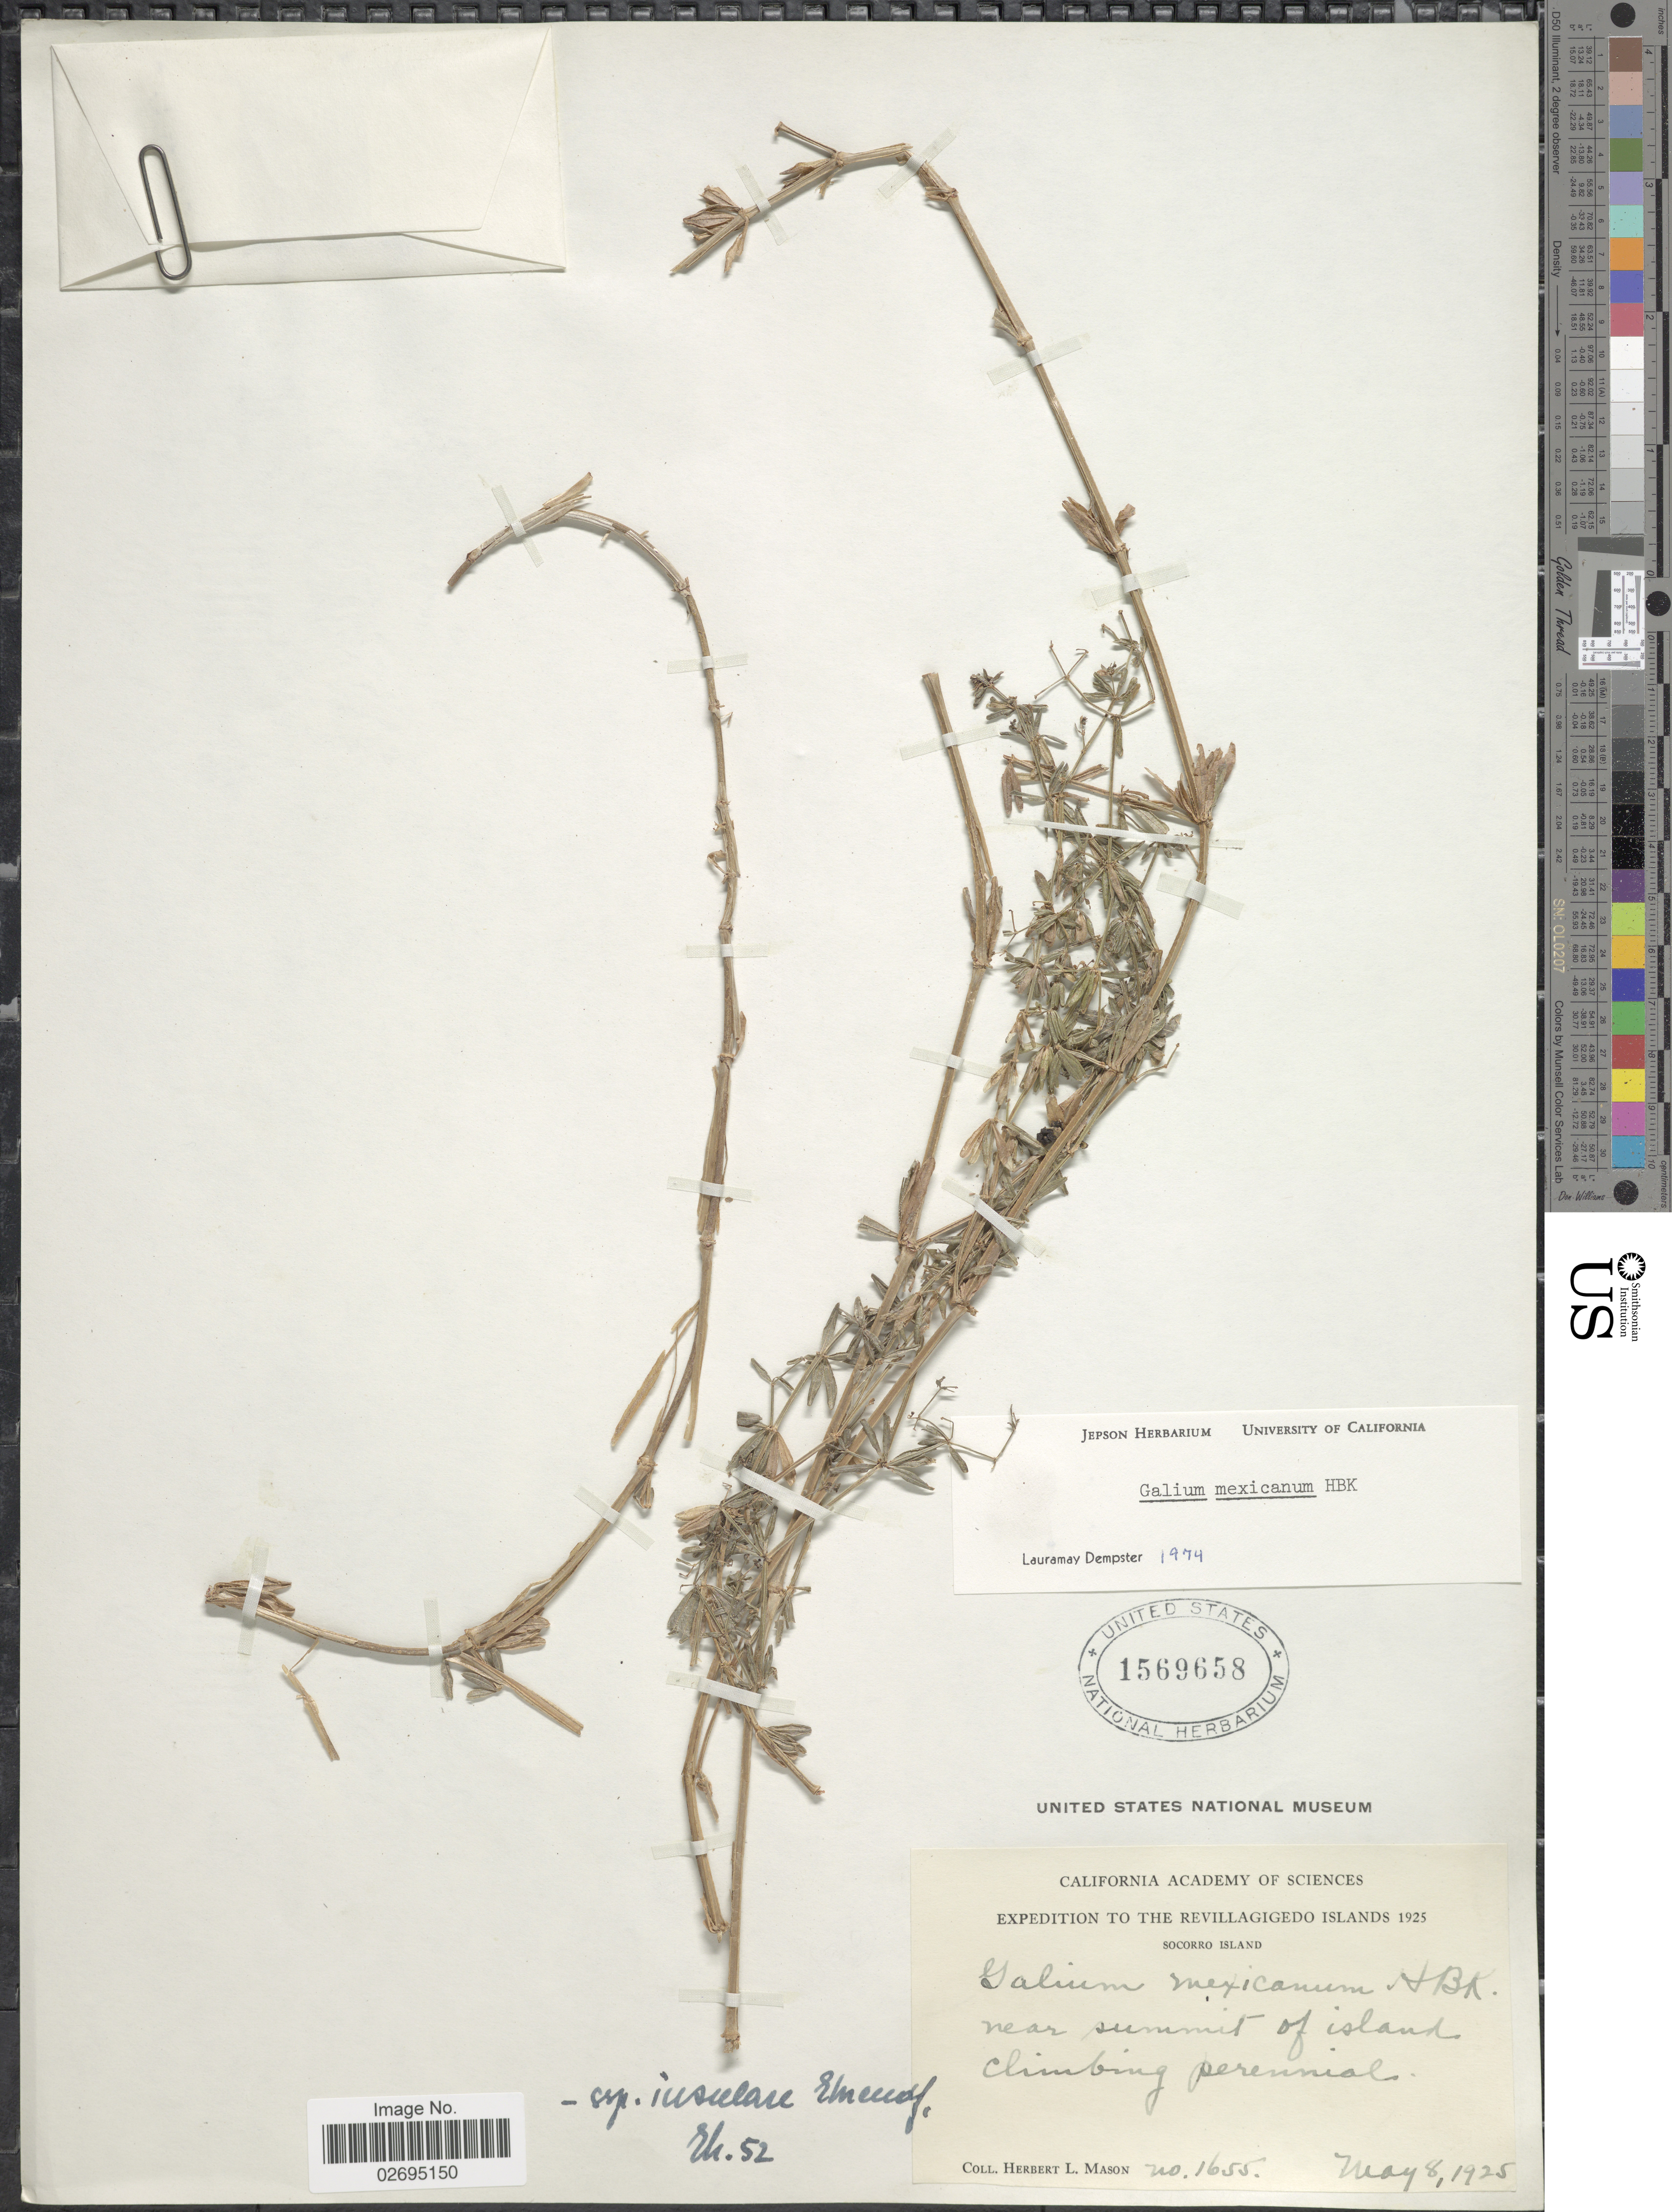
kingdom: Plantae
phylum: Tracheophyta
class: Magnoliopsida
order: Gentianales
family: Rubiaceae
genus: Galium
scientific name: Galium mexicanum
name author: Kunth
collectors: H. L. Mason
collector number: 1655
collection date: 1925-05-08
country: Mexico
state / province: Colima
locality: Revillagigedo Islands. Socorro Island. near summit of island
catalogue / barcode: US 1569658